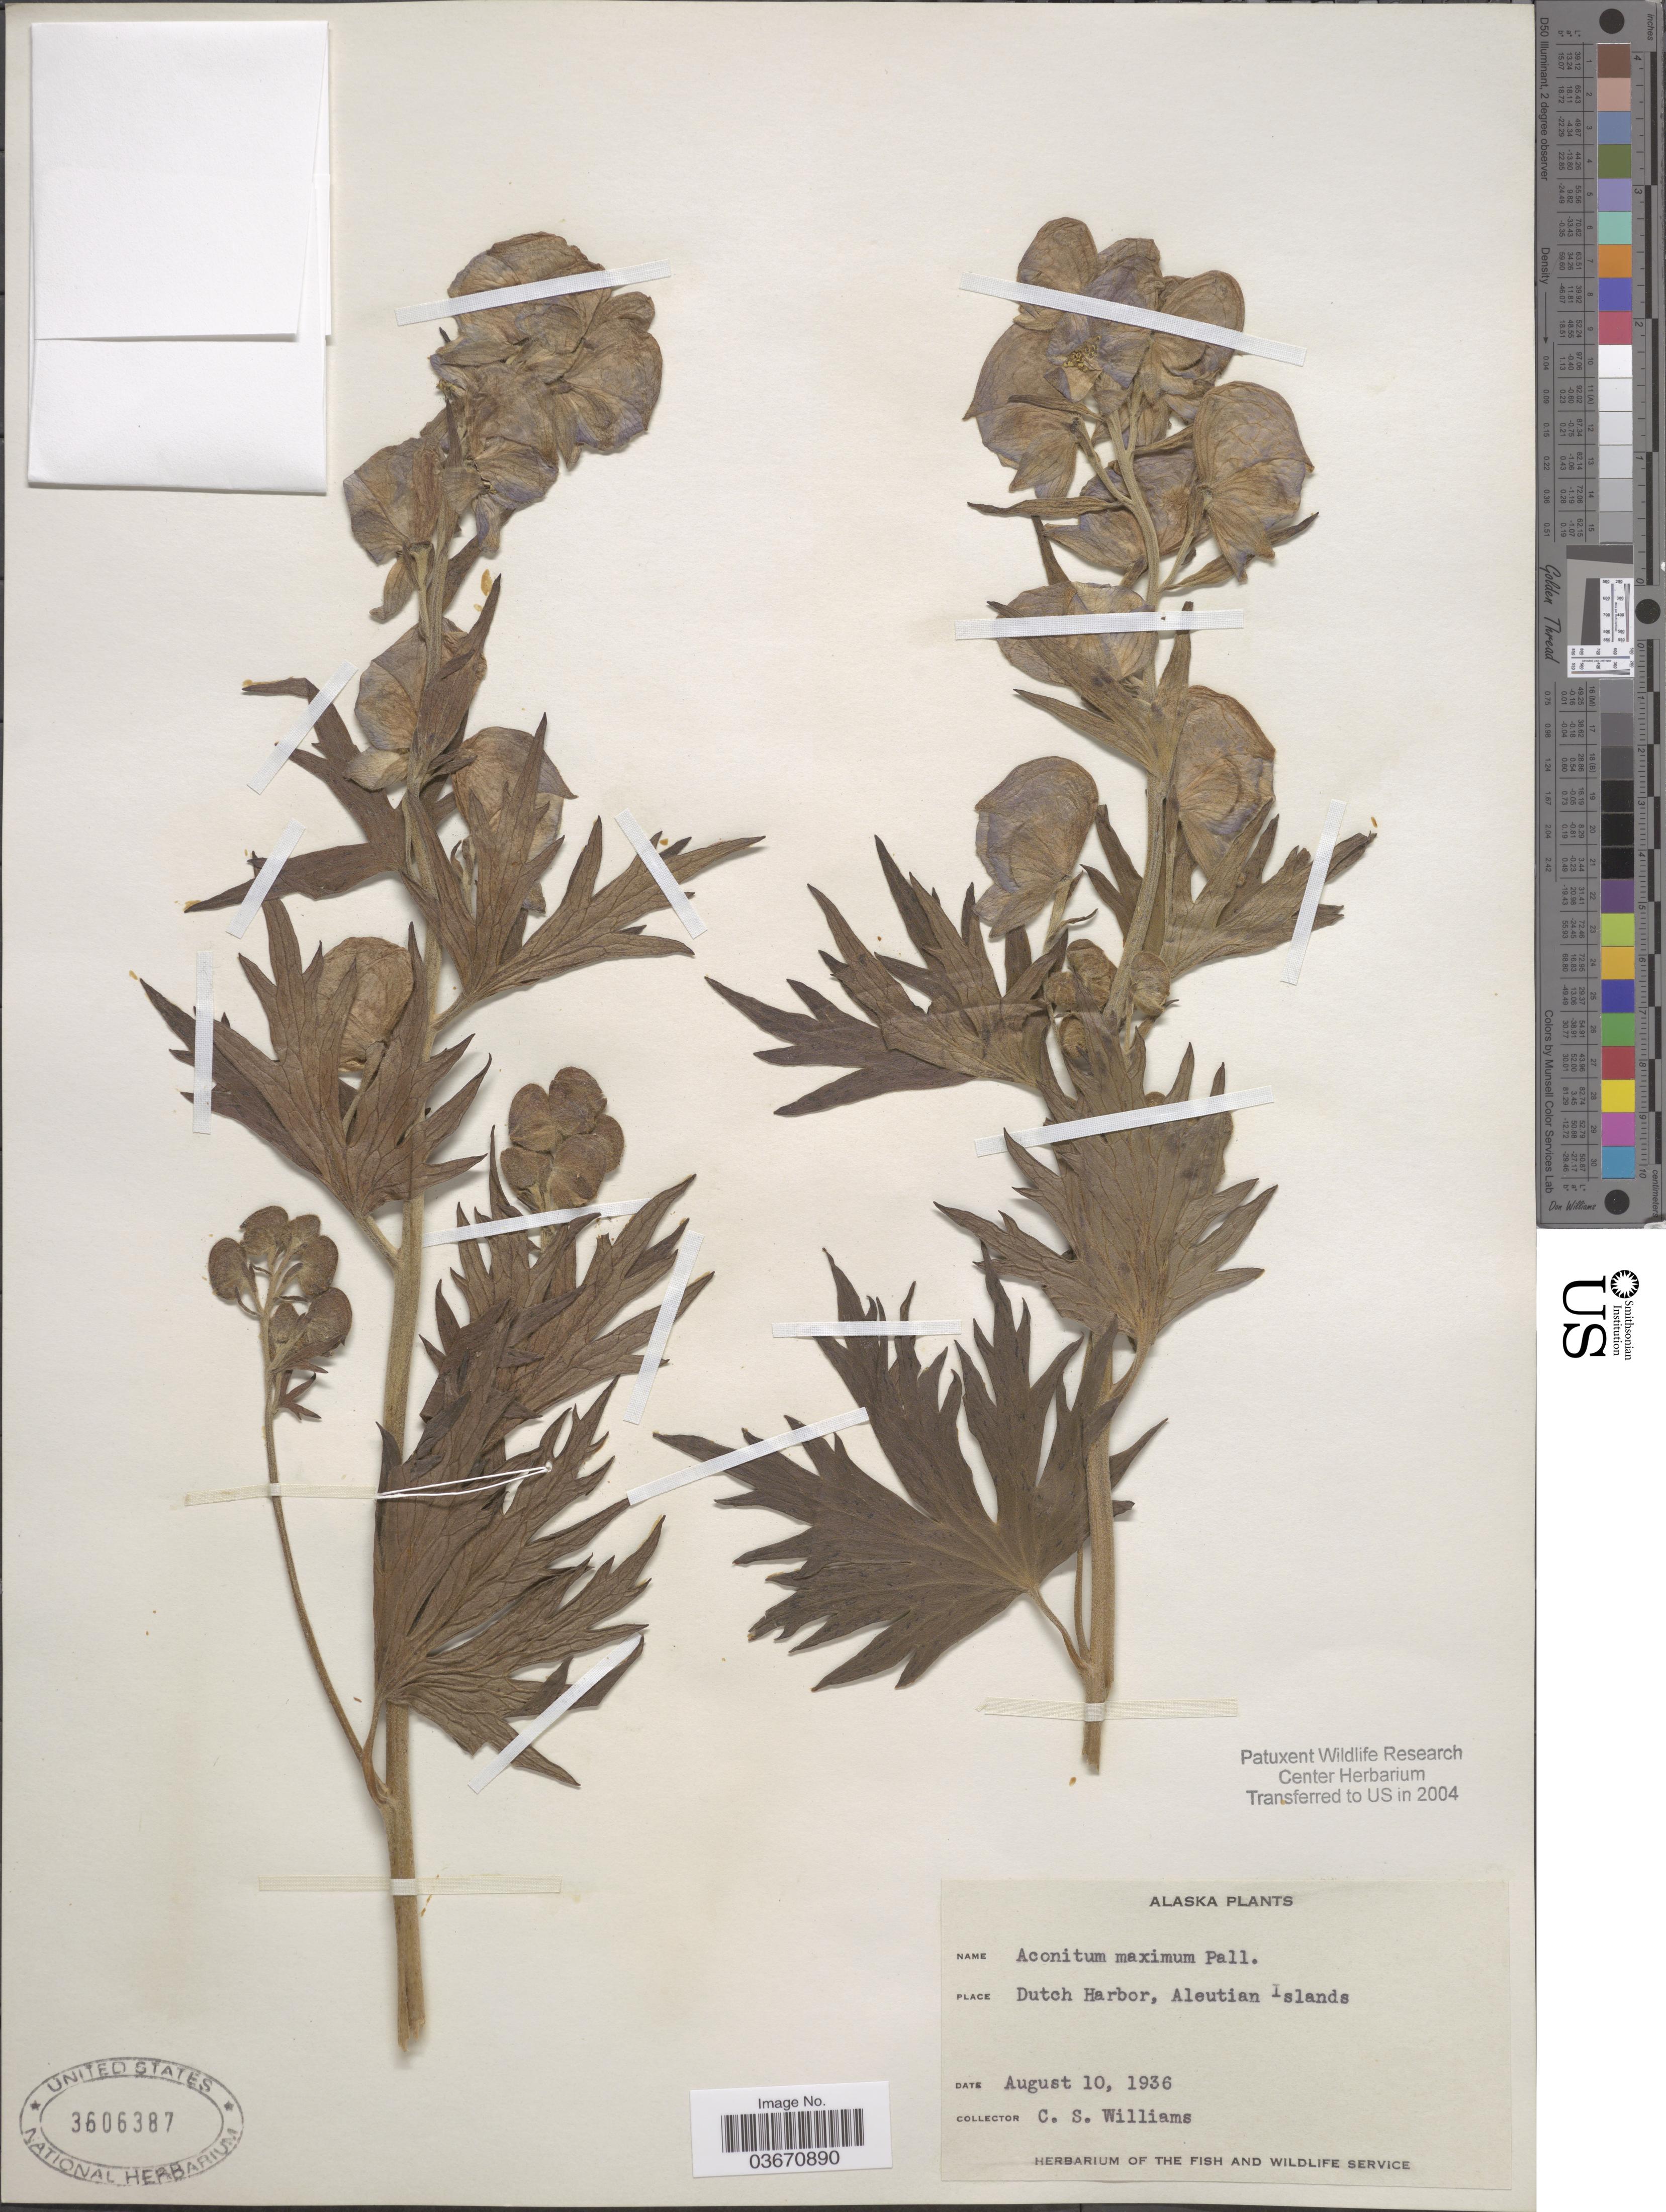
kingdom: Plantae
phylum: Tracheophyta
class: Magnoliopsida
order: Ranunculales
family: Ranunculaceae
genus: Aconitum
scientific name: Aconitum maximum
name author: Pall. ex DC.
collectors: C. Williams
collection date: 1936-08-10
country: United States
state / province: Alaska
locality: Dutch Harbor, Aleutian Islands.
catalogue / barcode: US 3606387